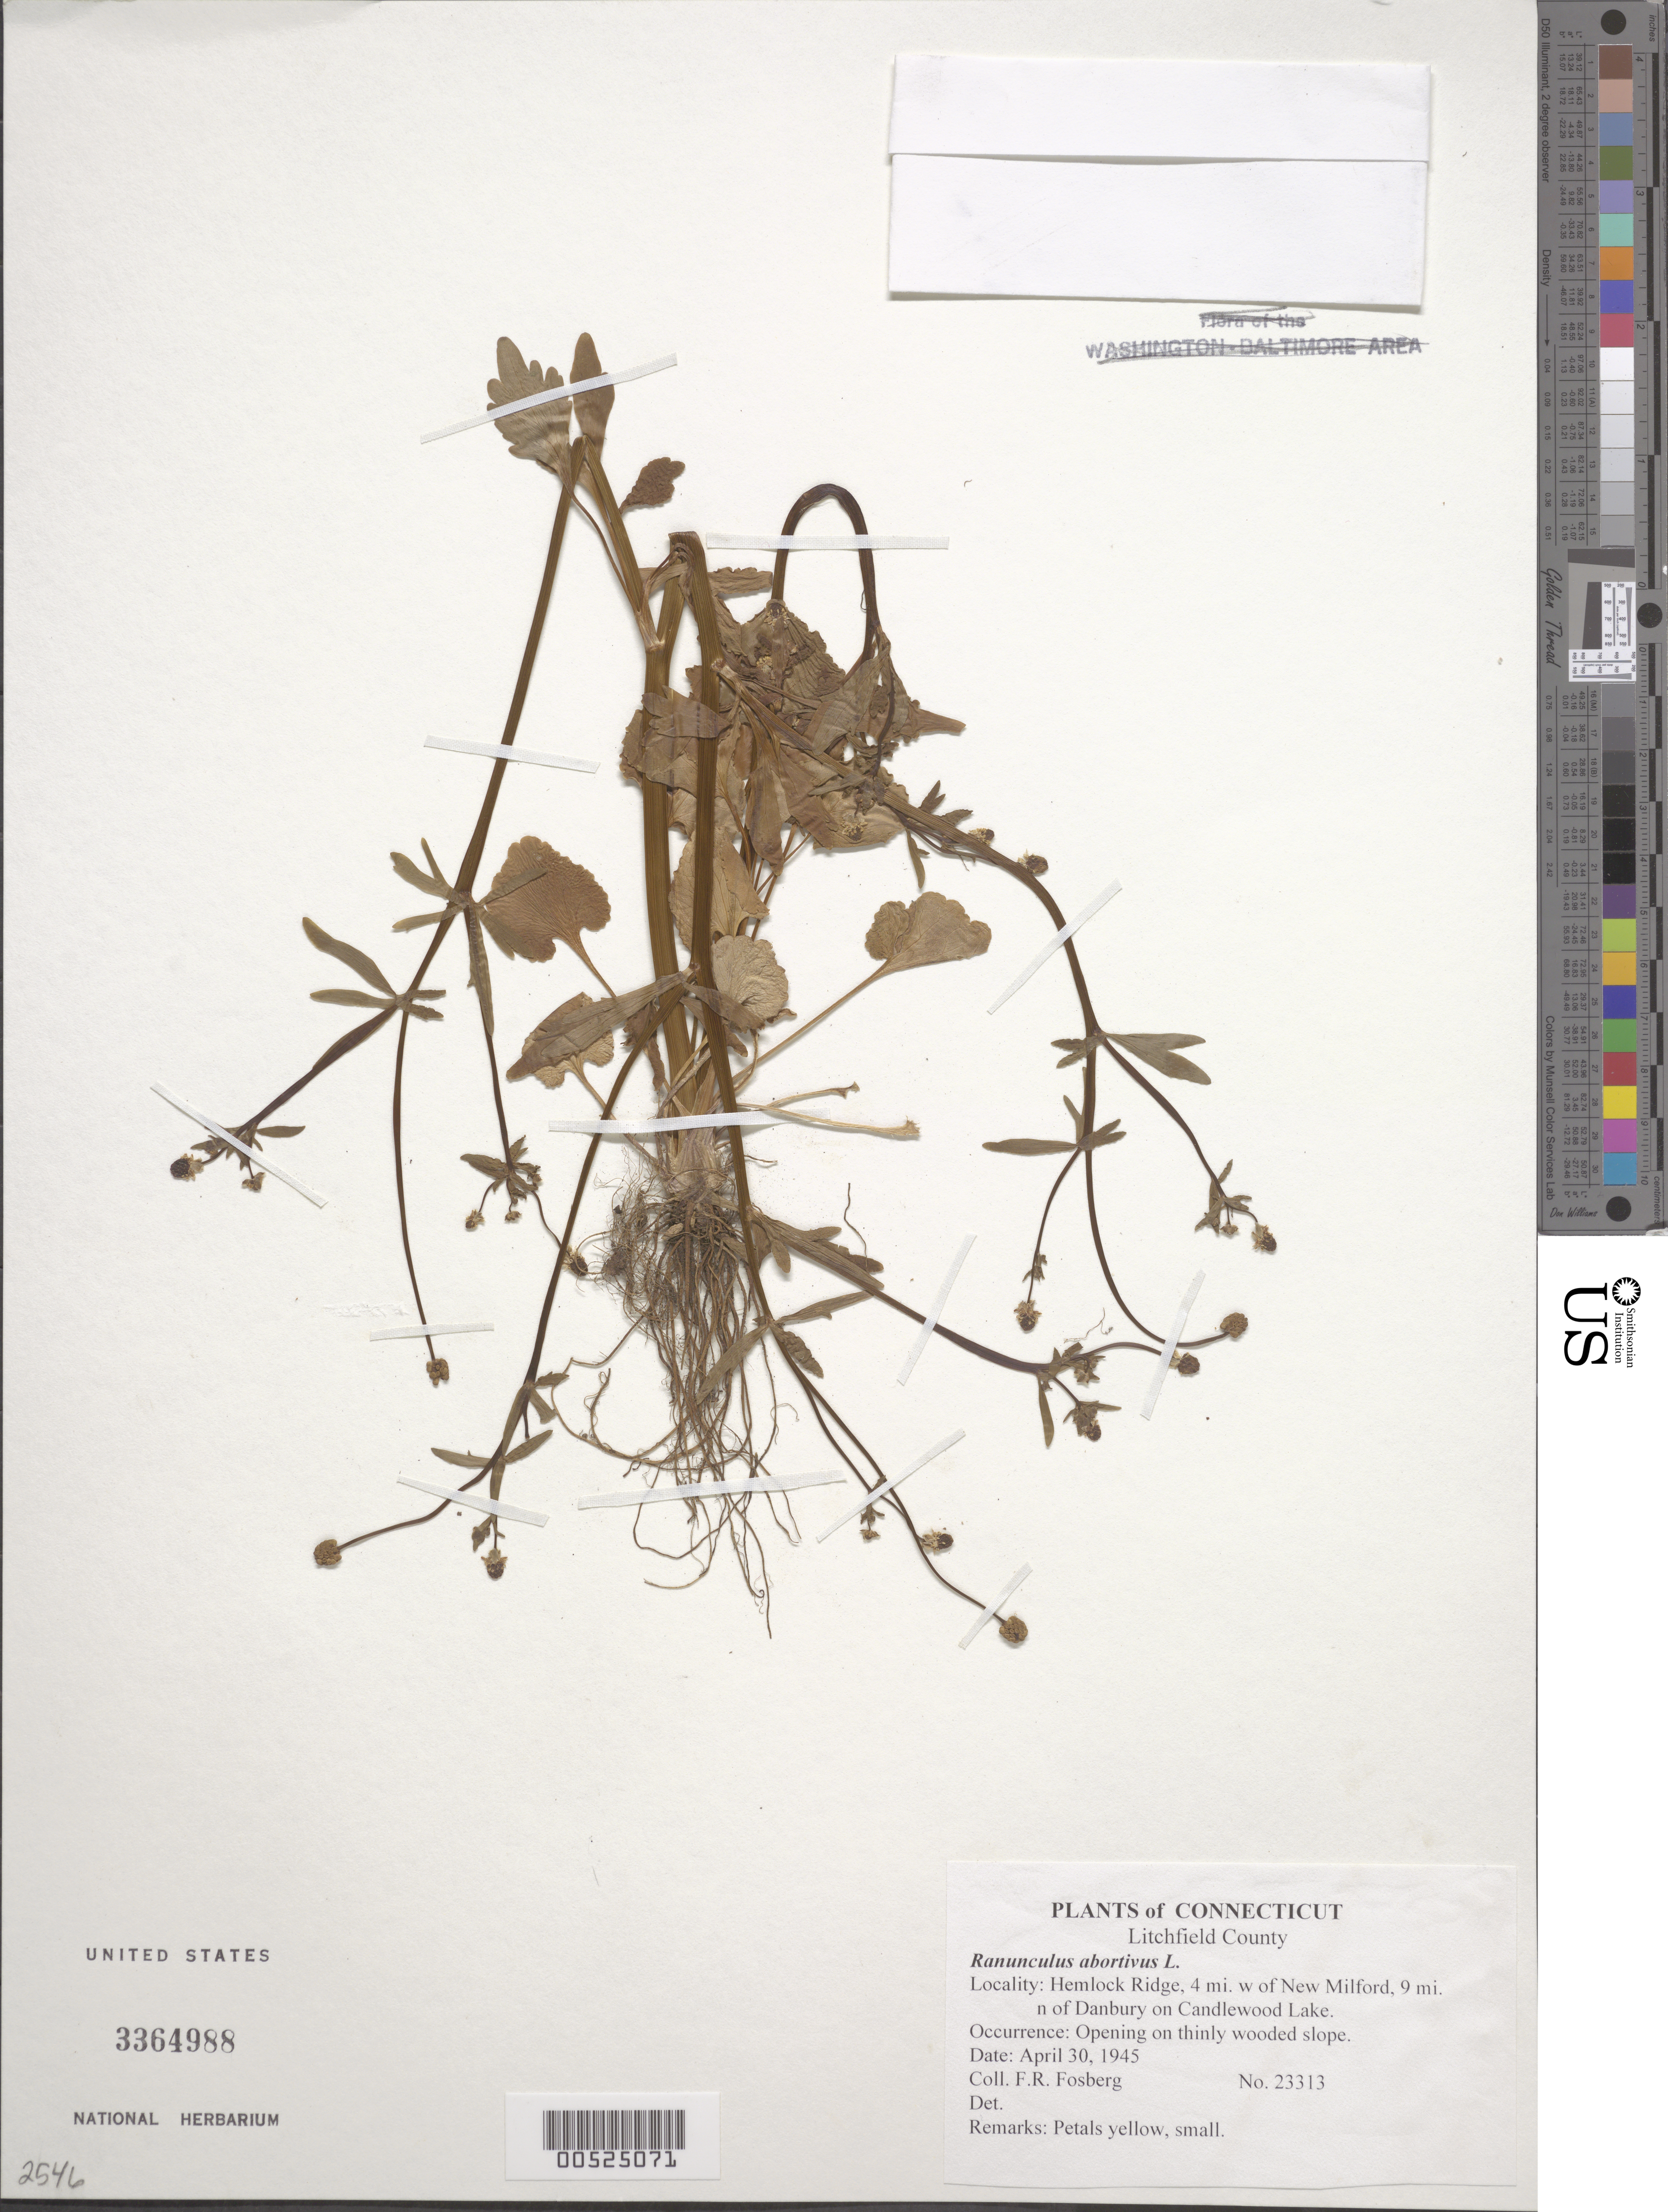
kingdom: Plantae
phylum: Tracheophyta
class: Magnoliopsida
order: Ranunculales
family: Ranunculaceae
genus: Ranunculus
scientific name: Ranunculus abortivus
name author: L.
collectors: F. R. Fosberg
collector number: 23313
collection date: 1945-04-30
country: United States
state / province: Connecticut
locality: Litchfield County. Hemlock Ridge, 4 mi. w of New Milford, 9 mi. n of Danbury on Candlewood Lake.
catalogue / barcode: US 3364988